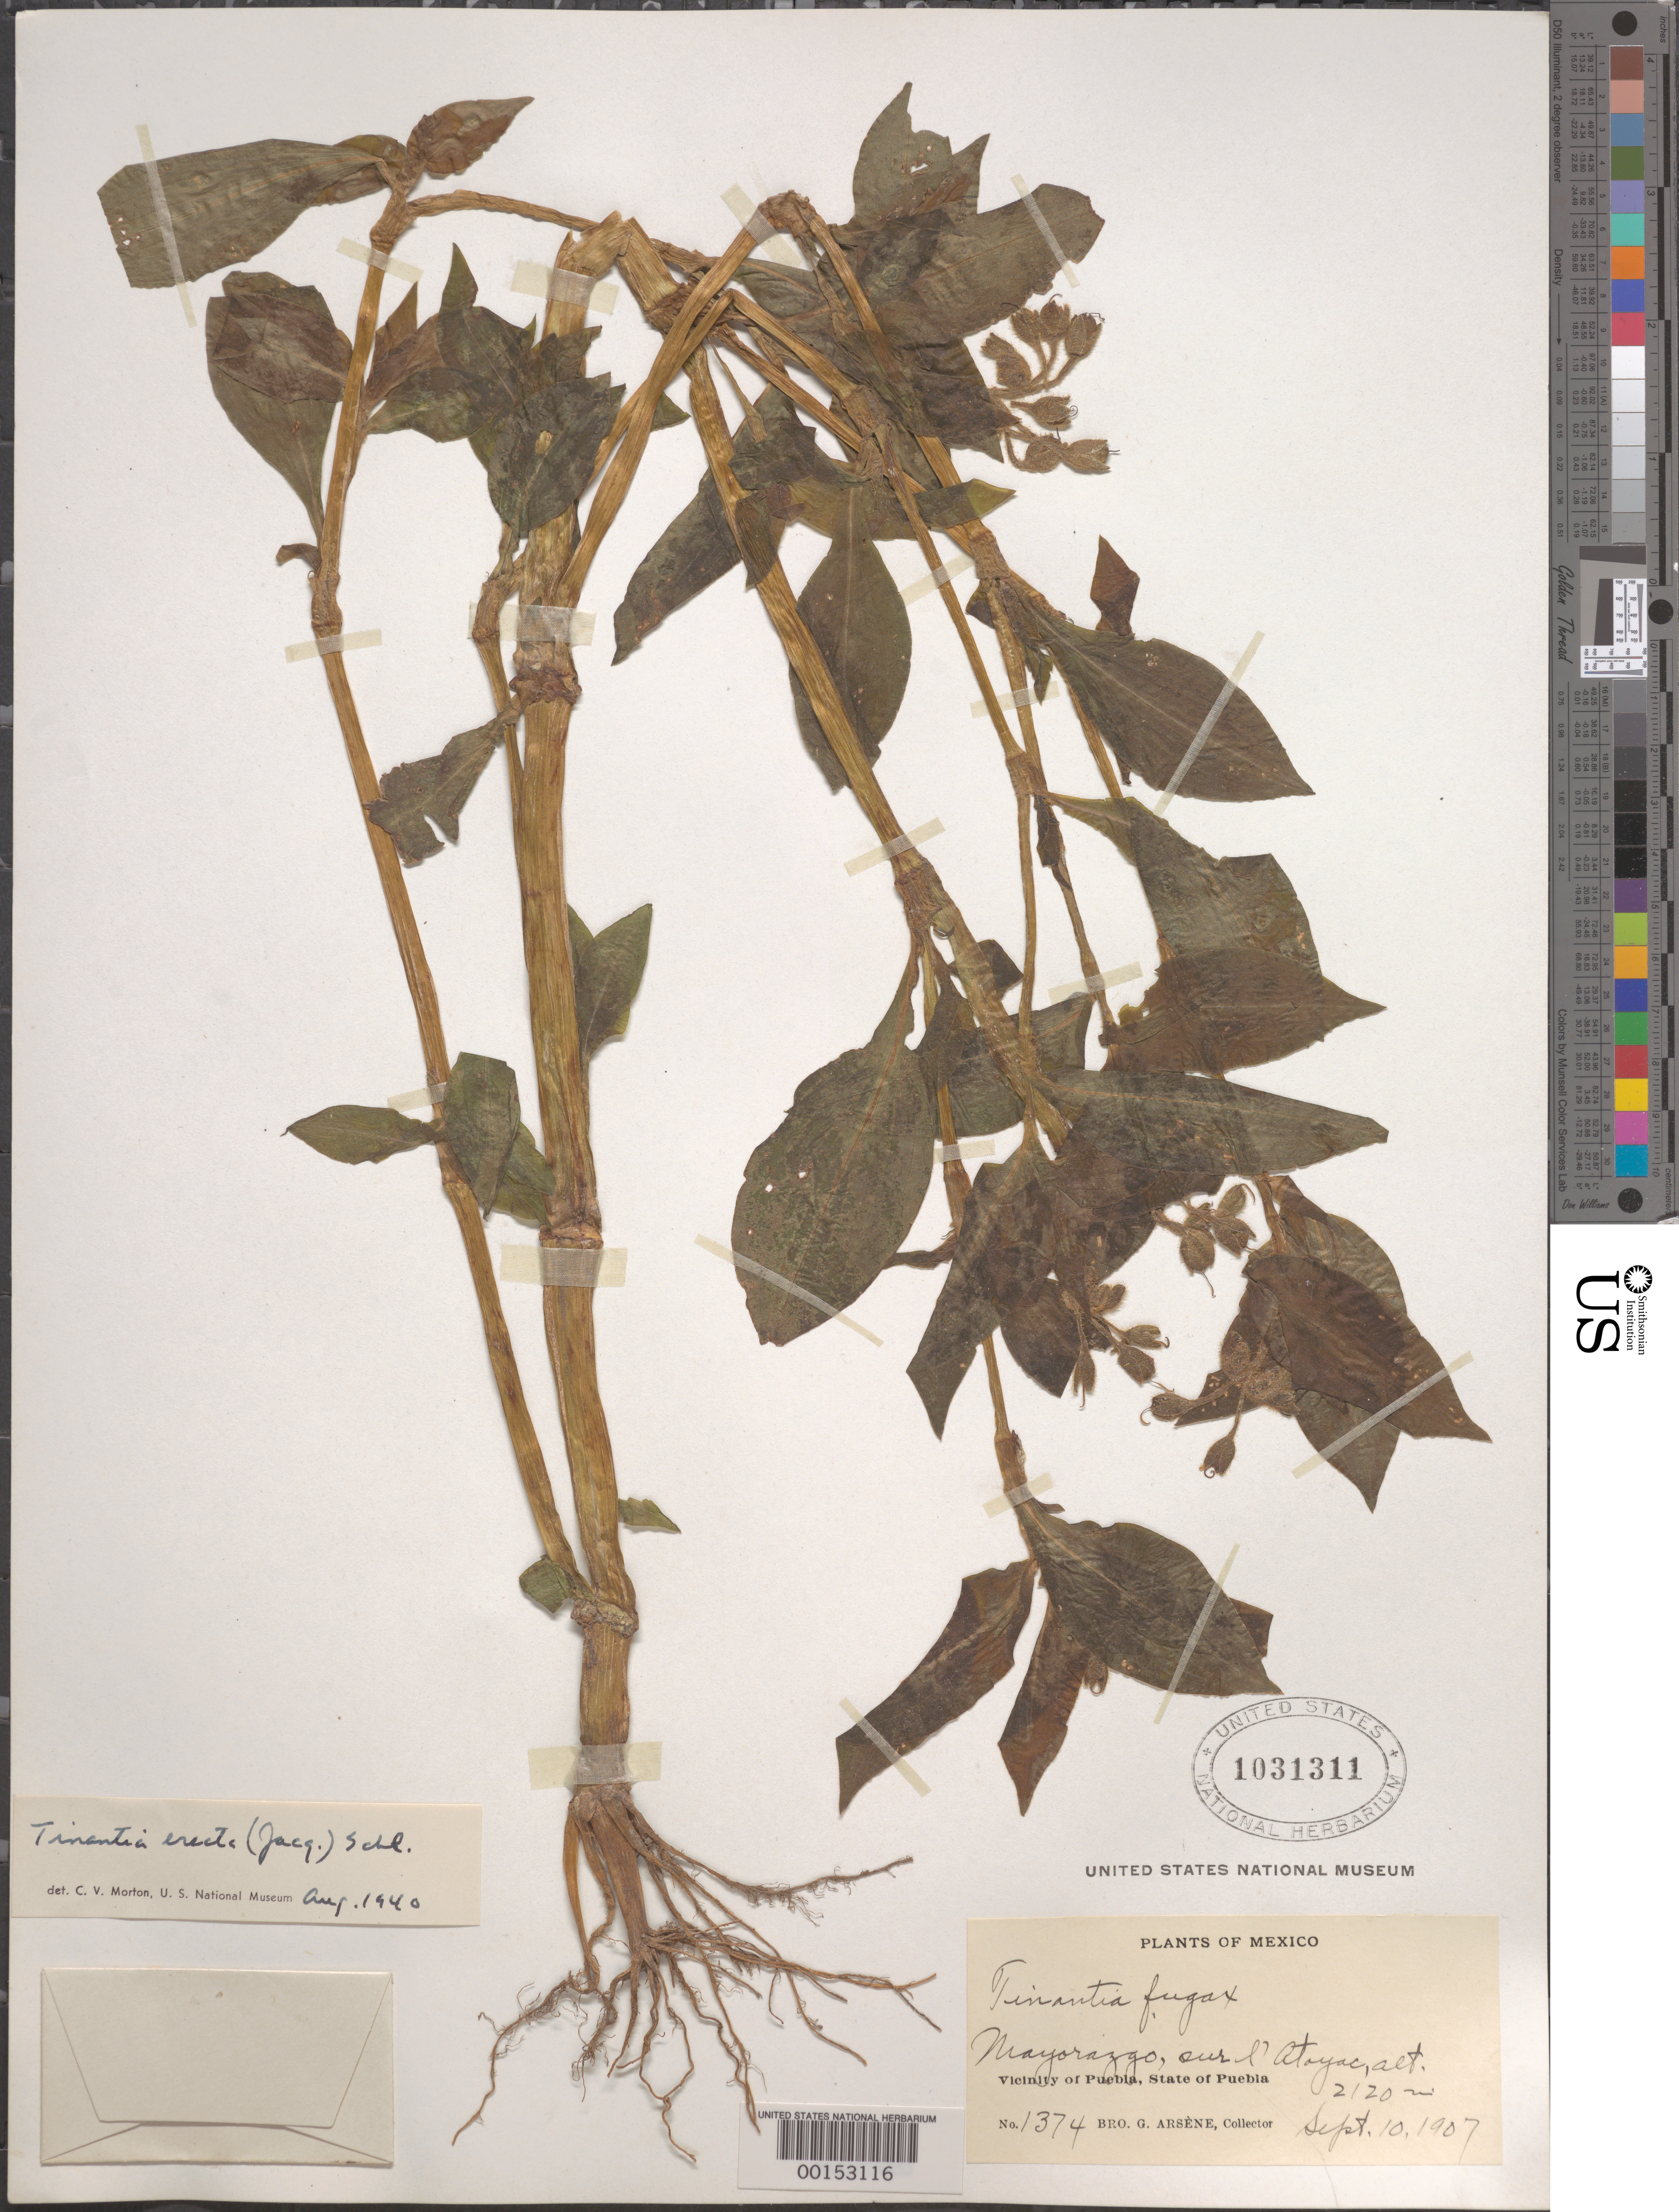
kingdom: Plantae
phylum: Tracheophyta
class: Liliopsida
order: Commelinales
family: Commelinaceae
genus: Tinantia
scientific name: Tinantia erecta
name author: (Jacq.) Fenzl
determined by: Morton, C. V.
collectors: Bro. G. Arsène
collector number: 1374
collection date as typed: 10 Sep 1907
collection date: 1907-09-10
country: Mexico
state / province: Puebla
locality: Mayorazgo, near l'Atoyac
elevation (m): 2120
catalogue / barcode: US 1031311